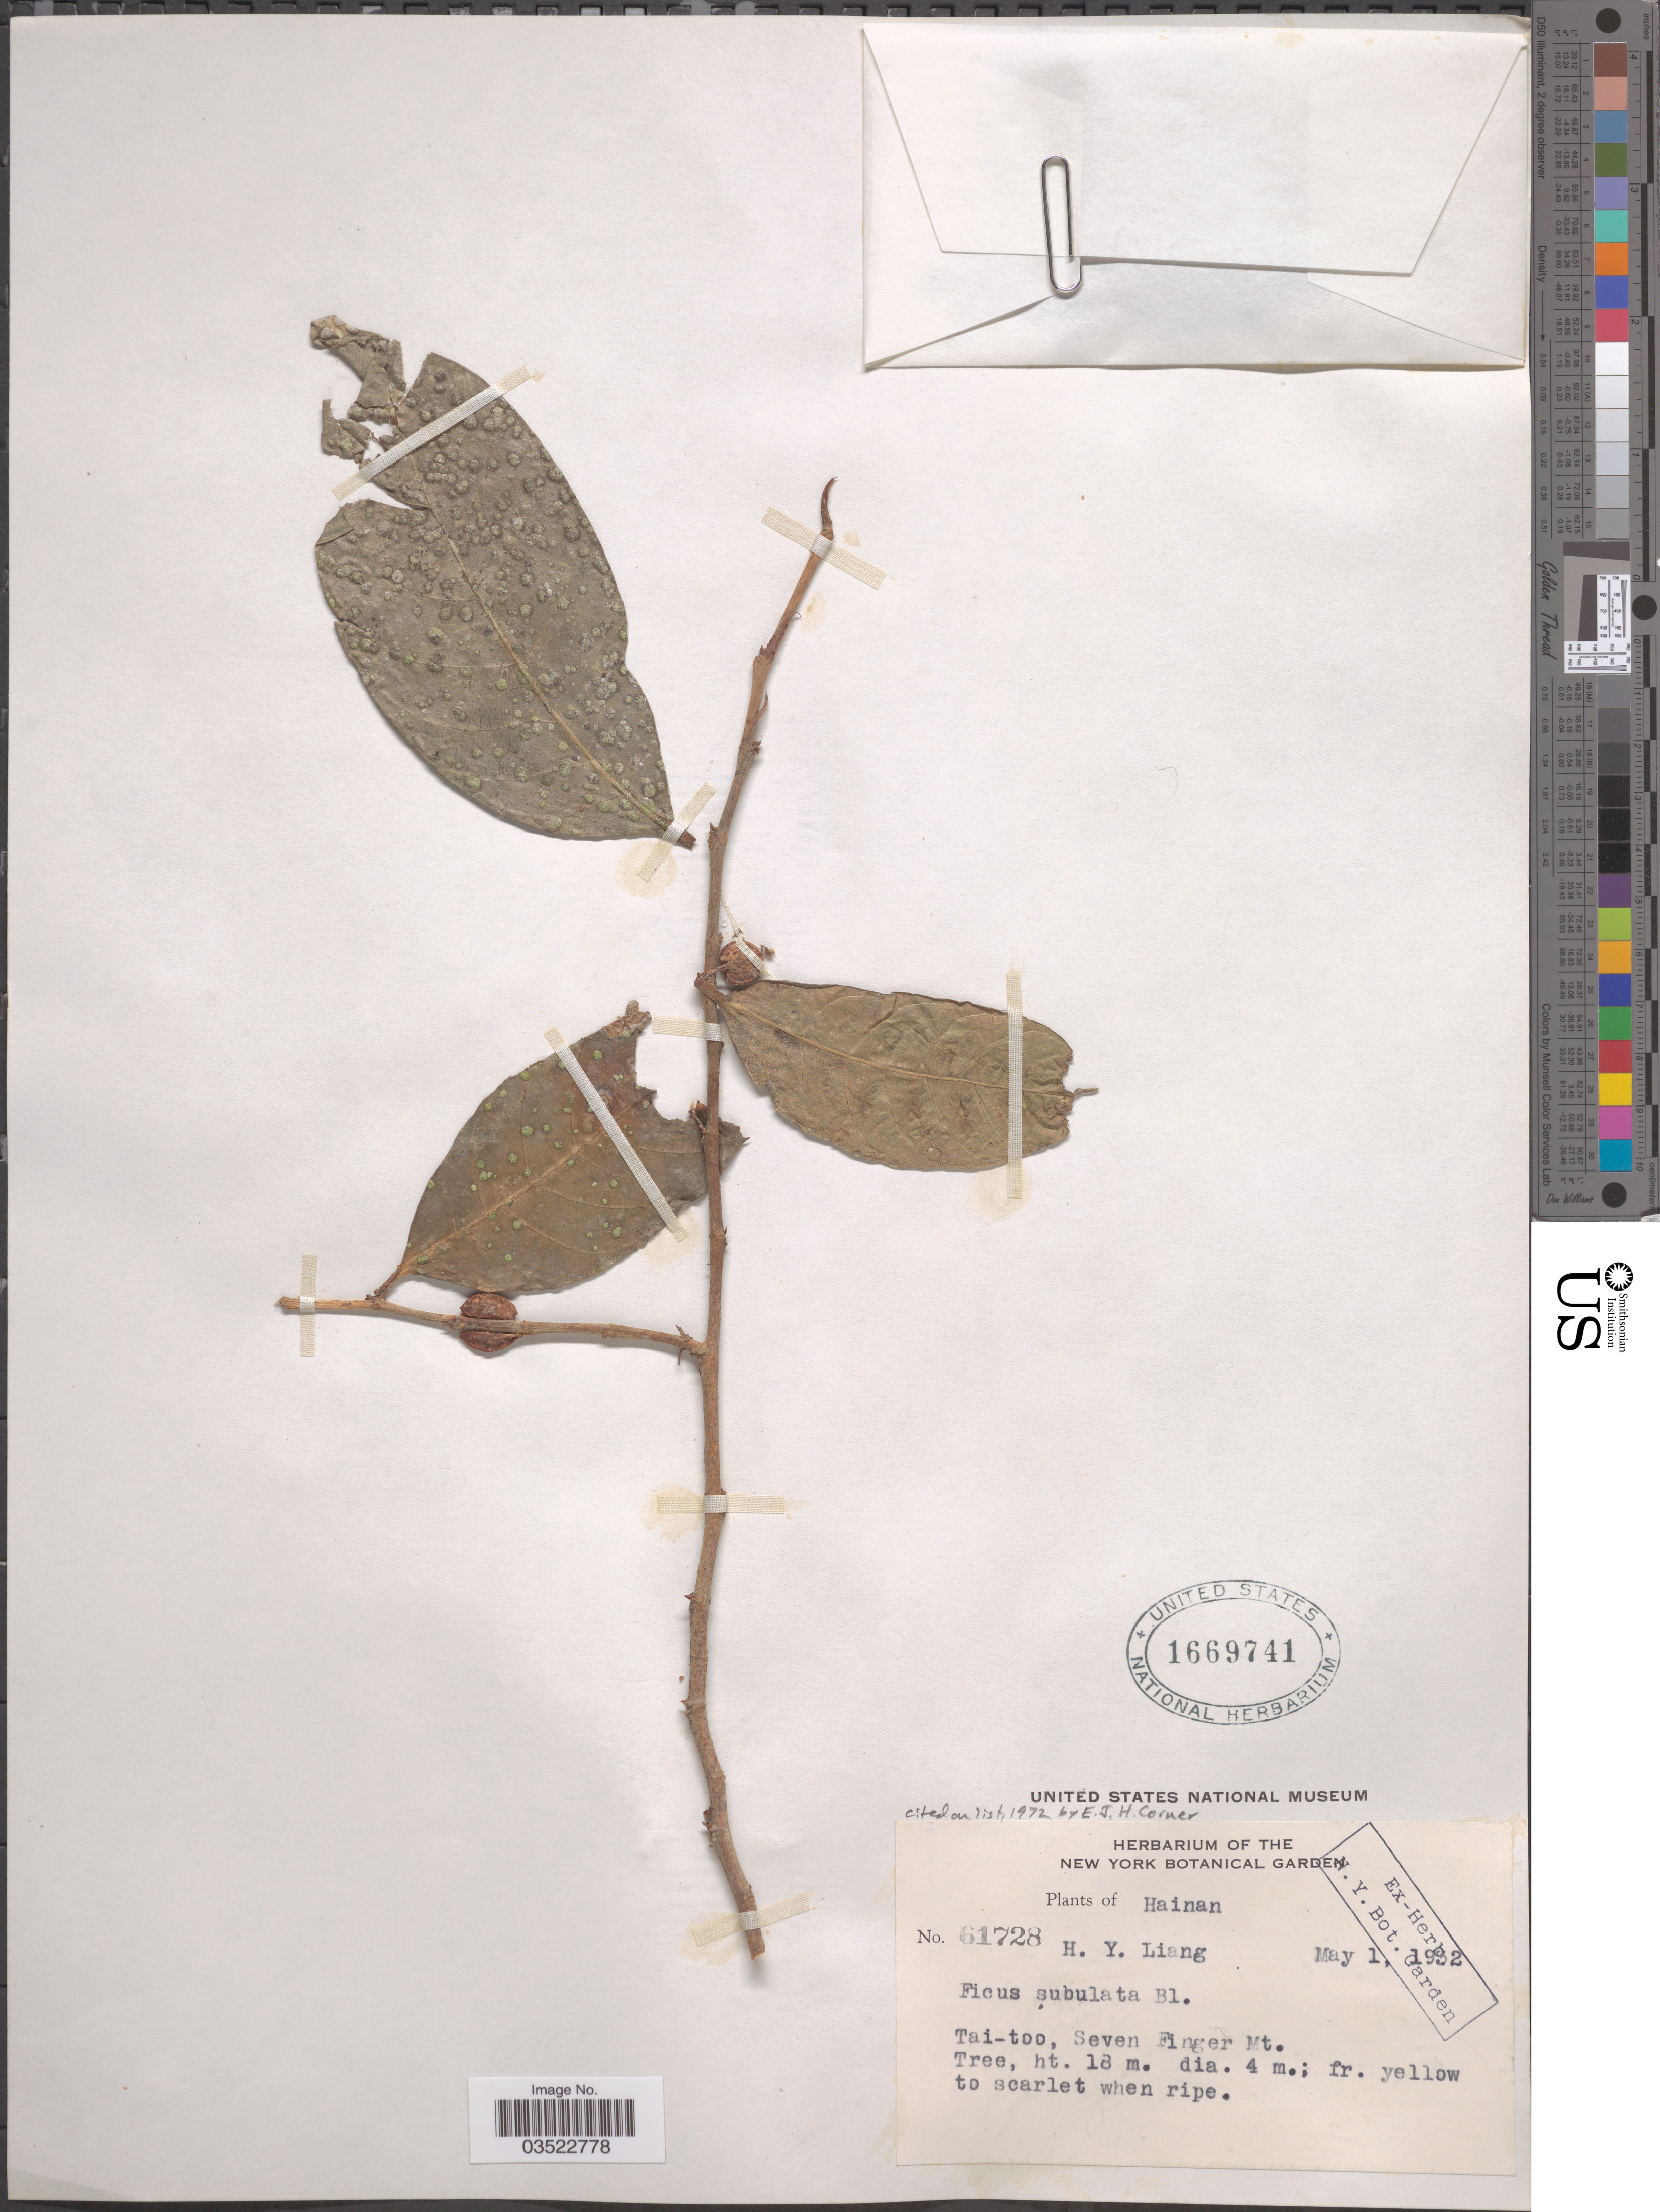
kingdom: Plantae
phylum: Tracheophyta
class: Magnoliopsida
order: Rosales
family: Moraceae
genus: Ficus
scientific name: Ficus subulata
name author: Blume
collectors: H. Y. Liang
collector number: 61728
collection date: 1932-05-01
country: China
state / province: Hainan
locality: Tai-too, Seven Finger Mt.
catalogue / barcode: US 1669741